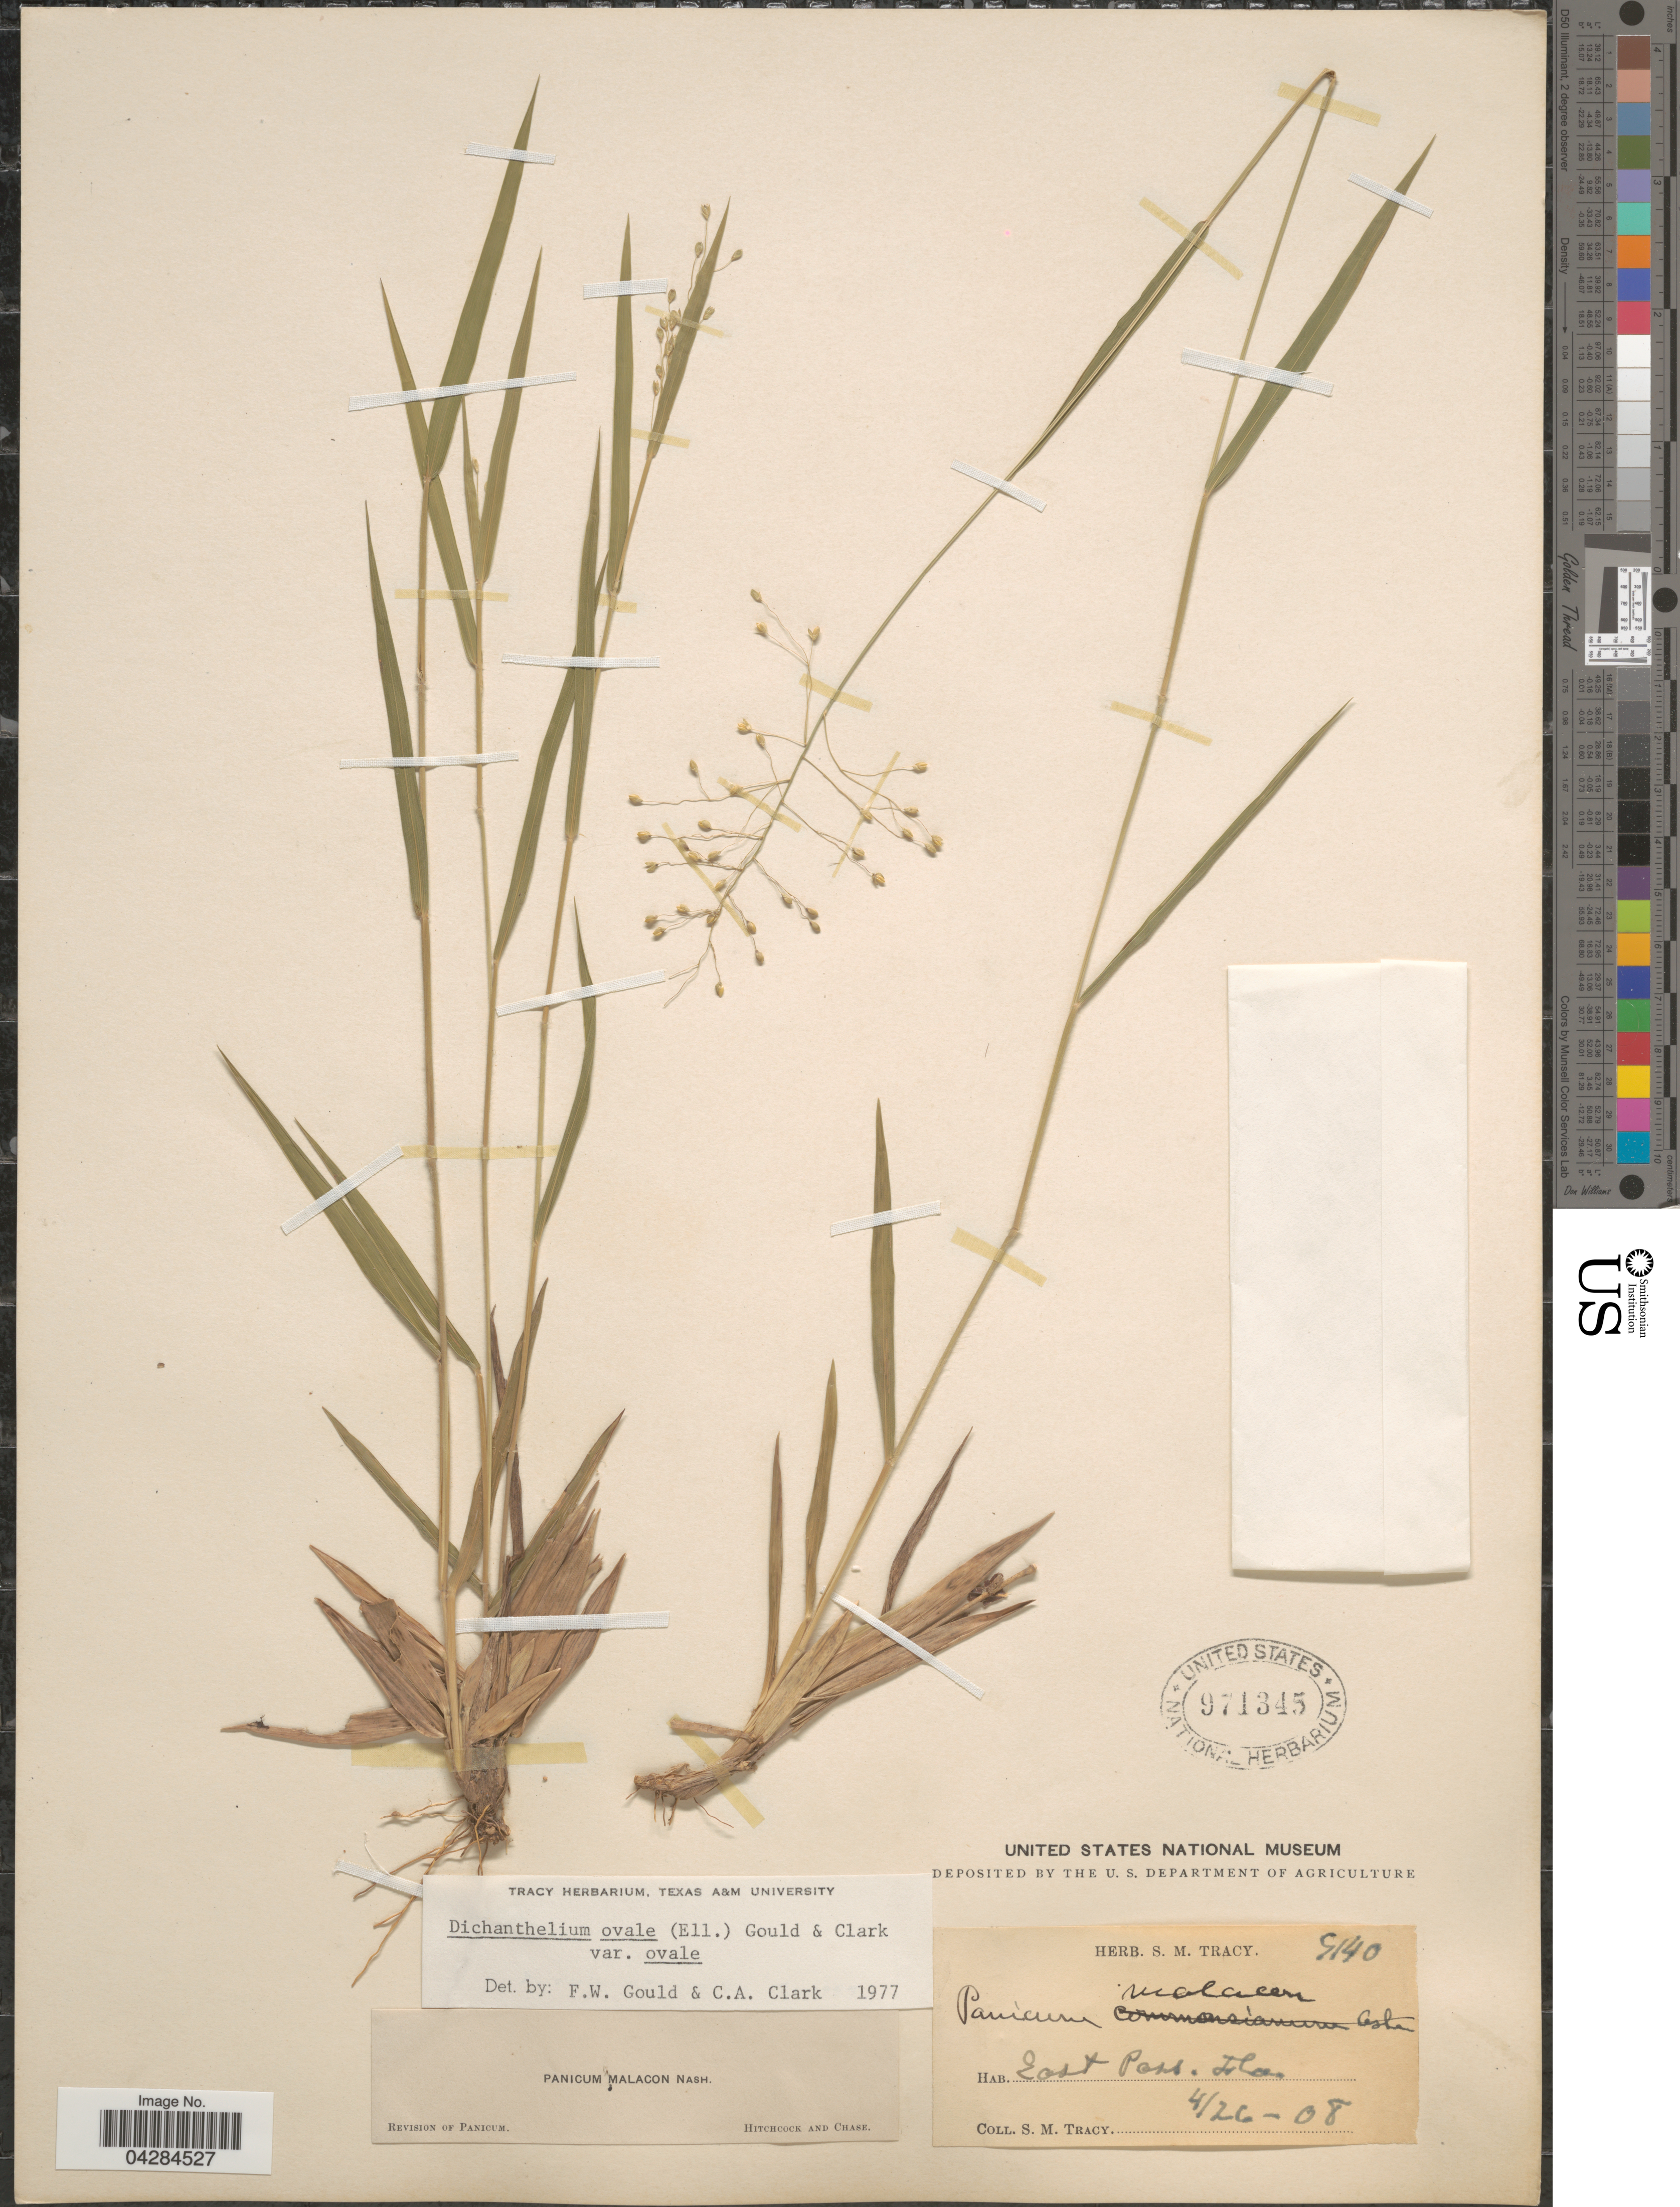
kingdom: Plantae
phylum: Tracheophyta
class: Liliopsida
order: Poales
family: Poaceae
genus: Dichanthelium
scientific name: Dichanthelium ovale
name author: (Elliott) Gould & C.A. Clark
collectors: S. M. Tracy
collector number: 9140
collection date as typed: Transcribed d/m/y: 26/4/8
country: United States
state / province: Florida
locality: East Pass.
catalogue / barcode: US 971345